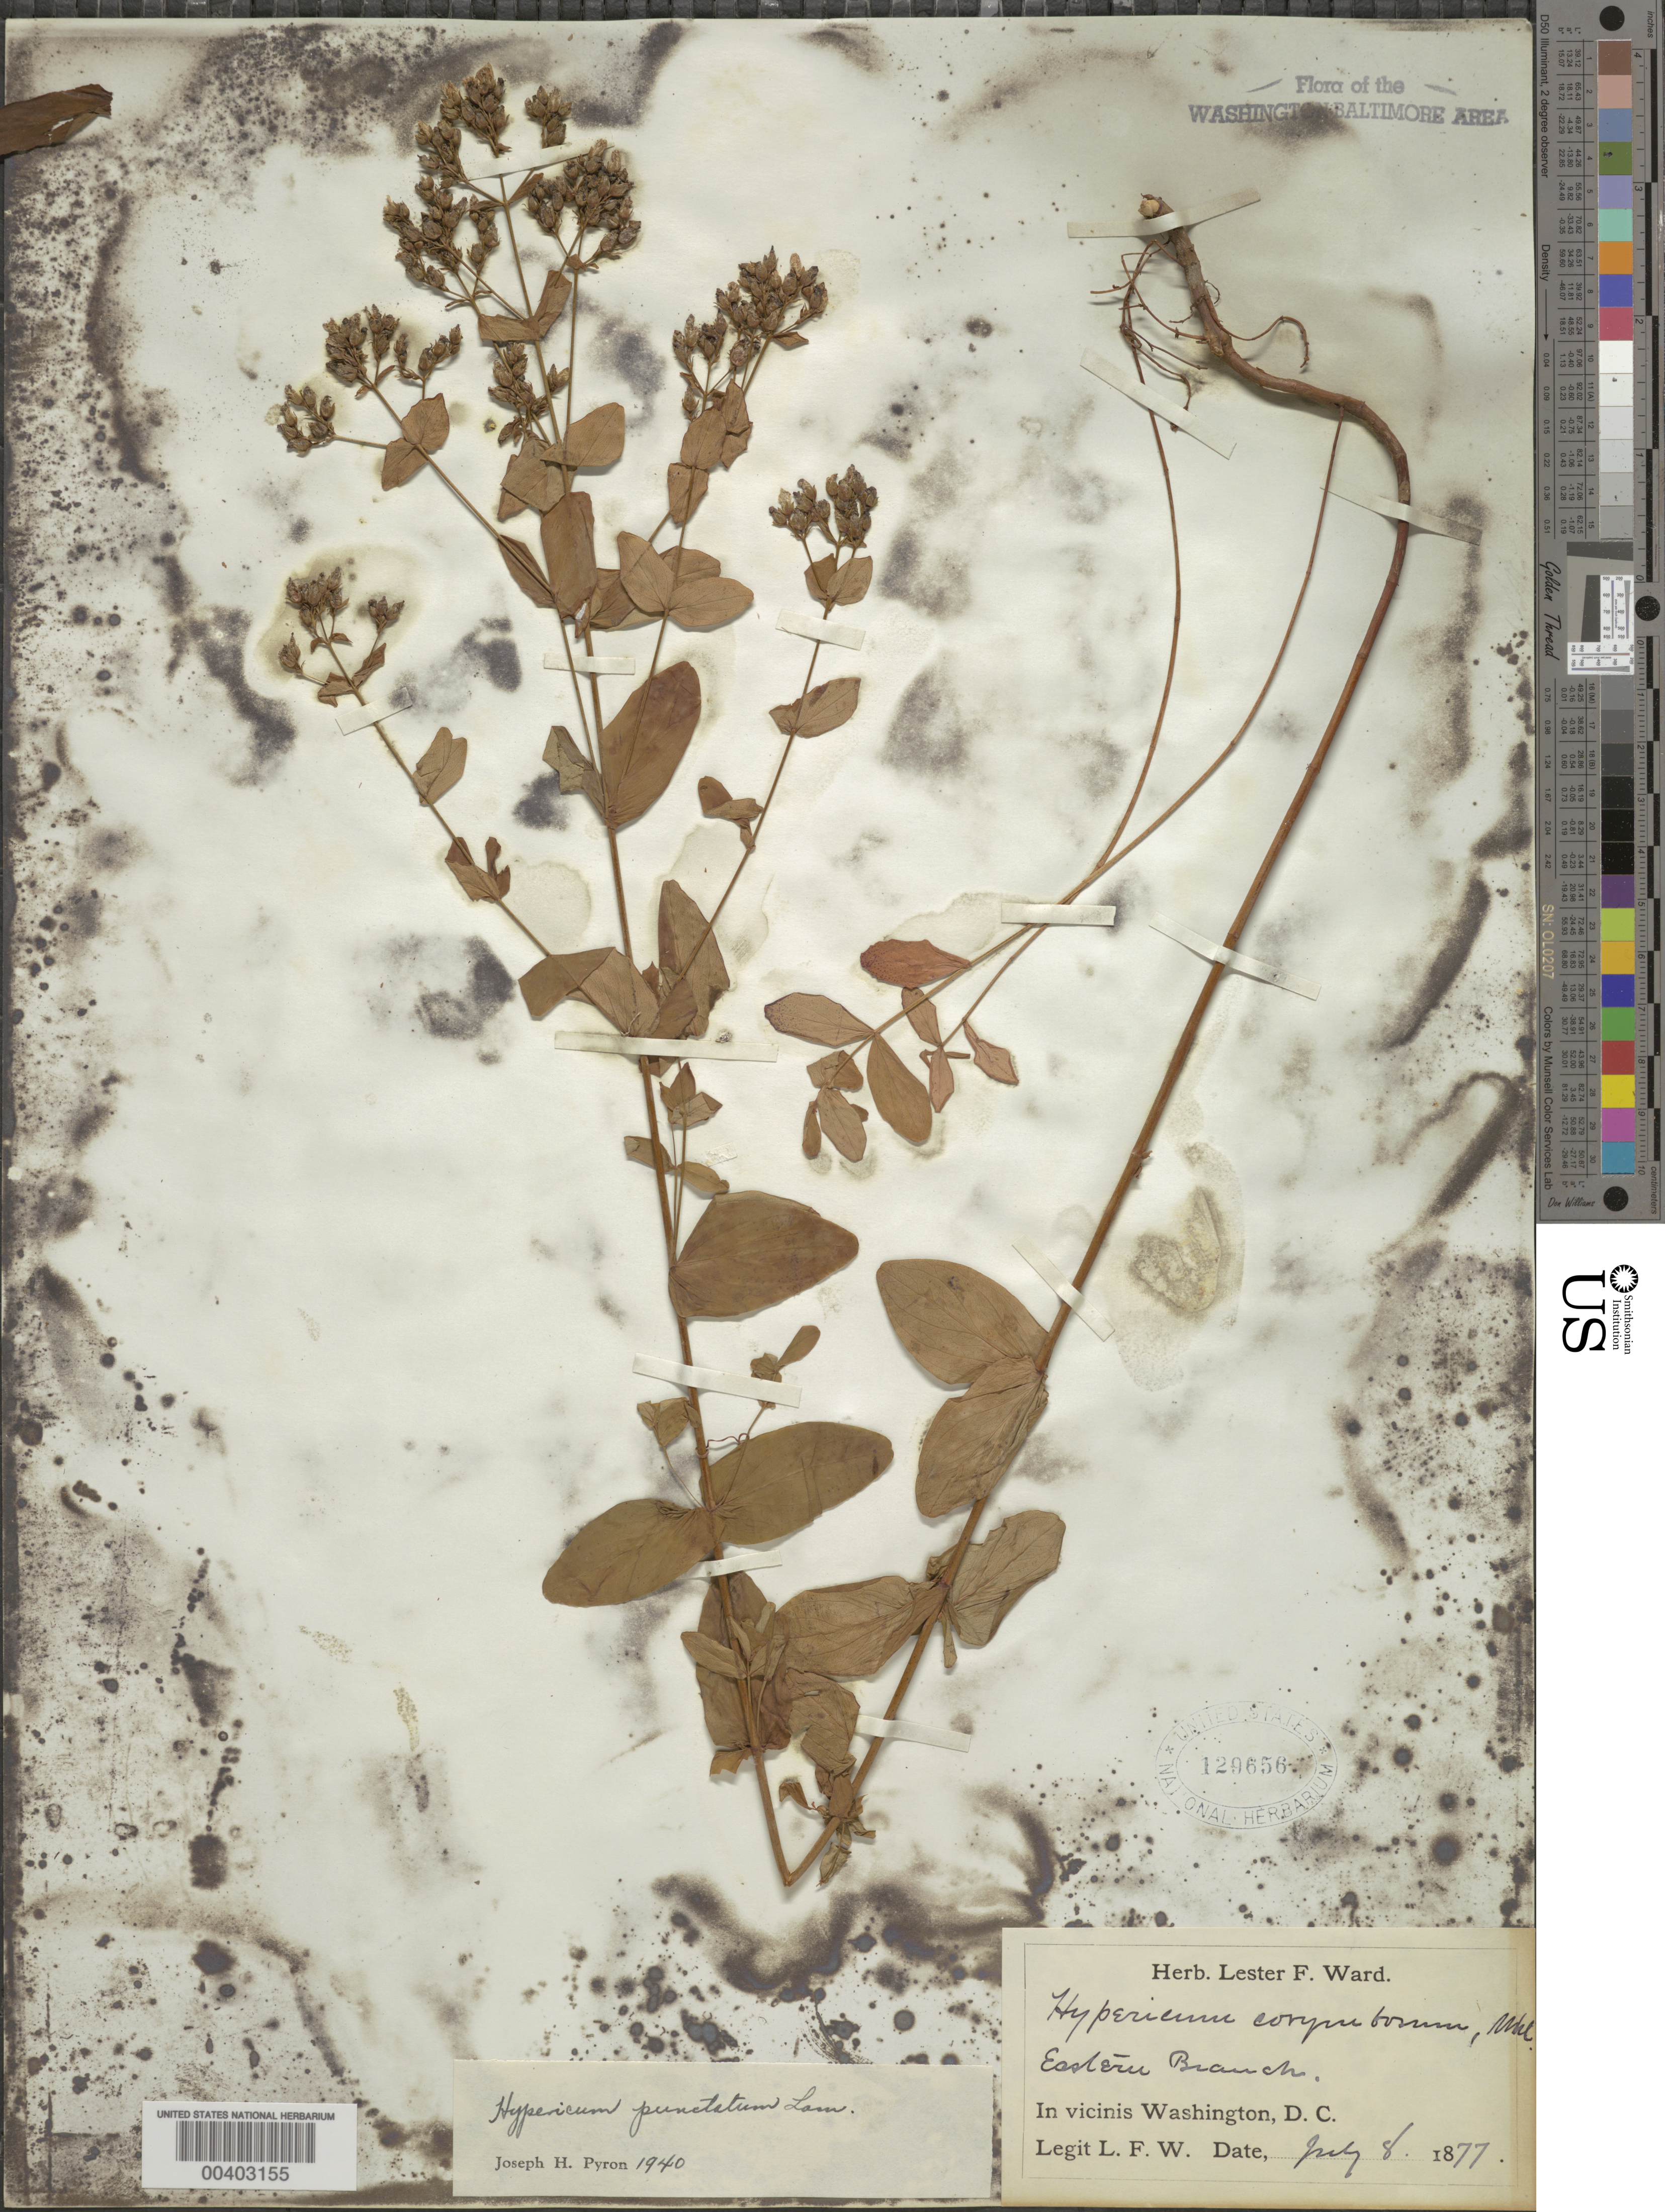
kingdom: Plantae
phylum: Tracheophyta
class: Magnoliopsida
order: Malpighiales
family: Hypericaceae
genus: Hypericum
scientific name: Hypericum punctatum f. subpetiolatum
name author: (E.P. Bicknell) Fernald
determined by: Pyron, Joseph H.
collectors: L. F. Ward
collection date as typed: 08 Jul 1877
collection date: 1877-07-08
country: United States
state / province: District of Columbia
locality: Eastern Branch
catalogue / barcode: US 129656